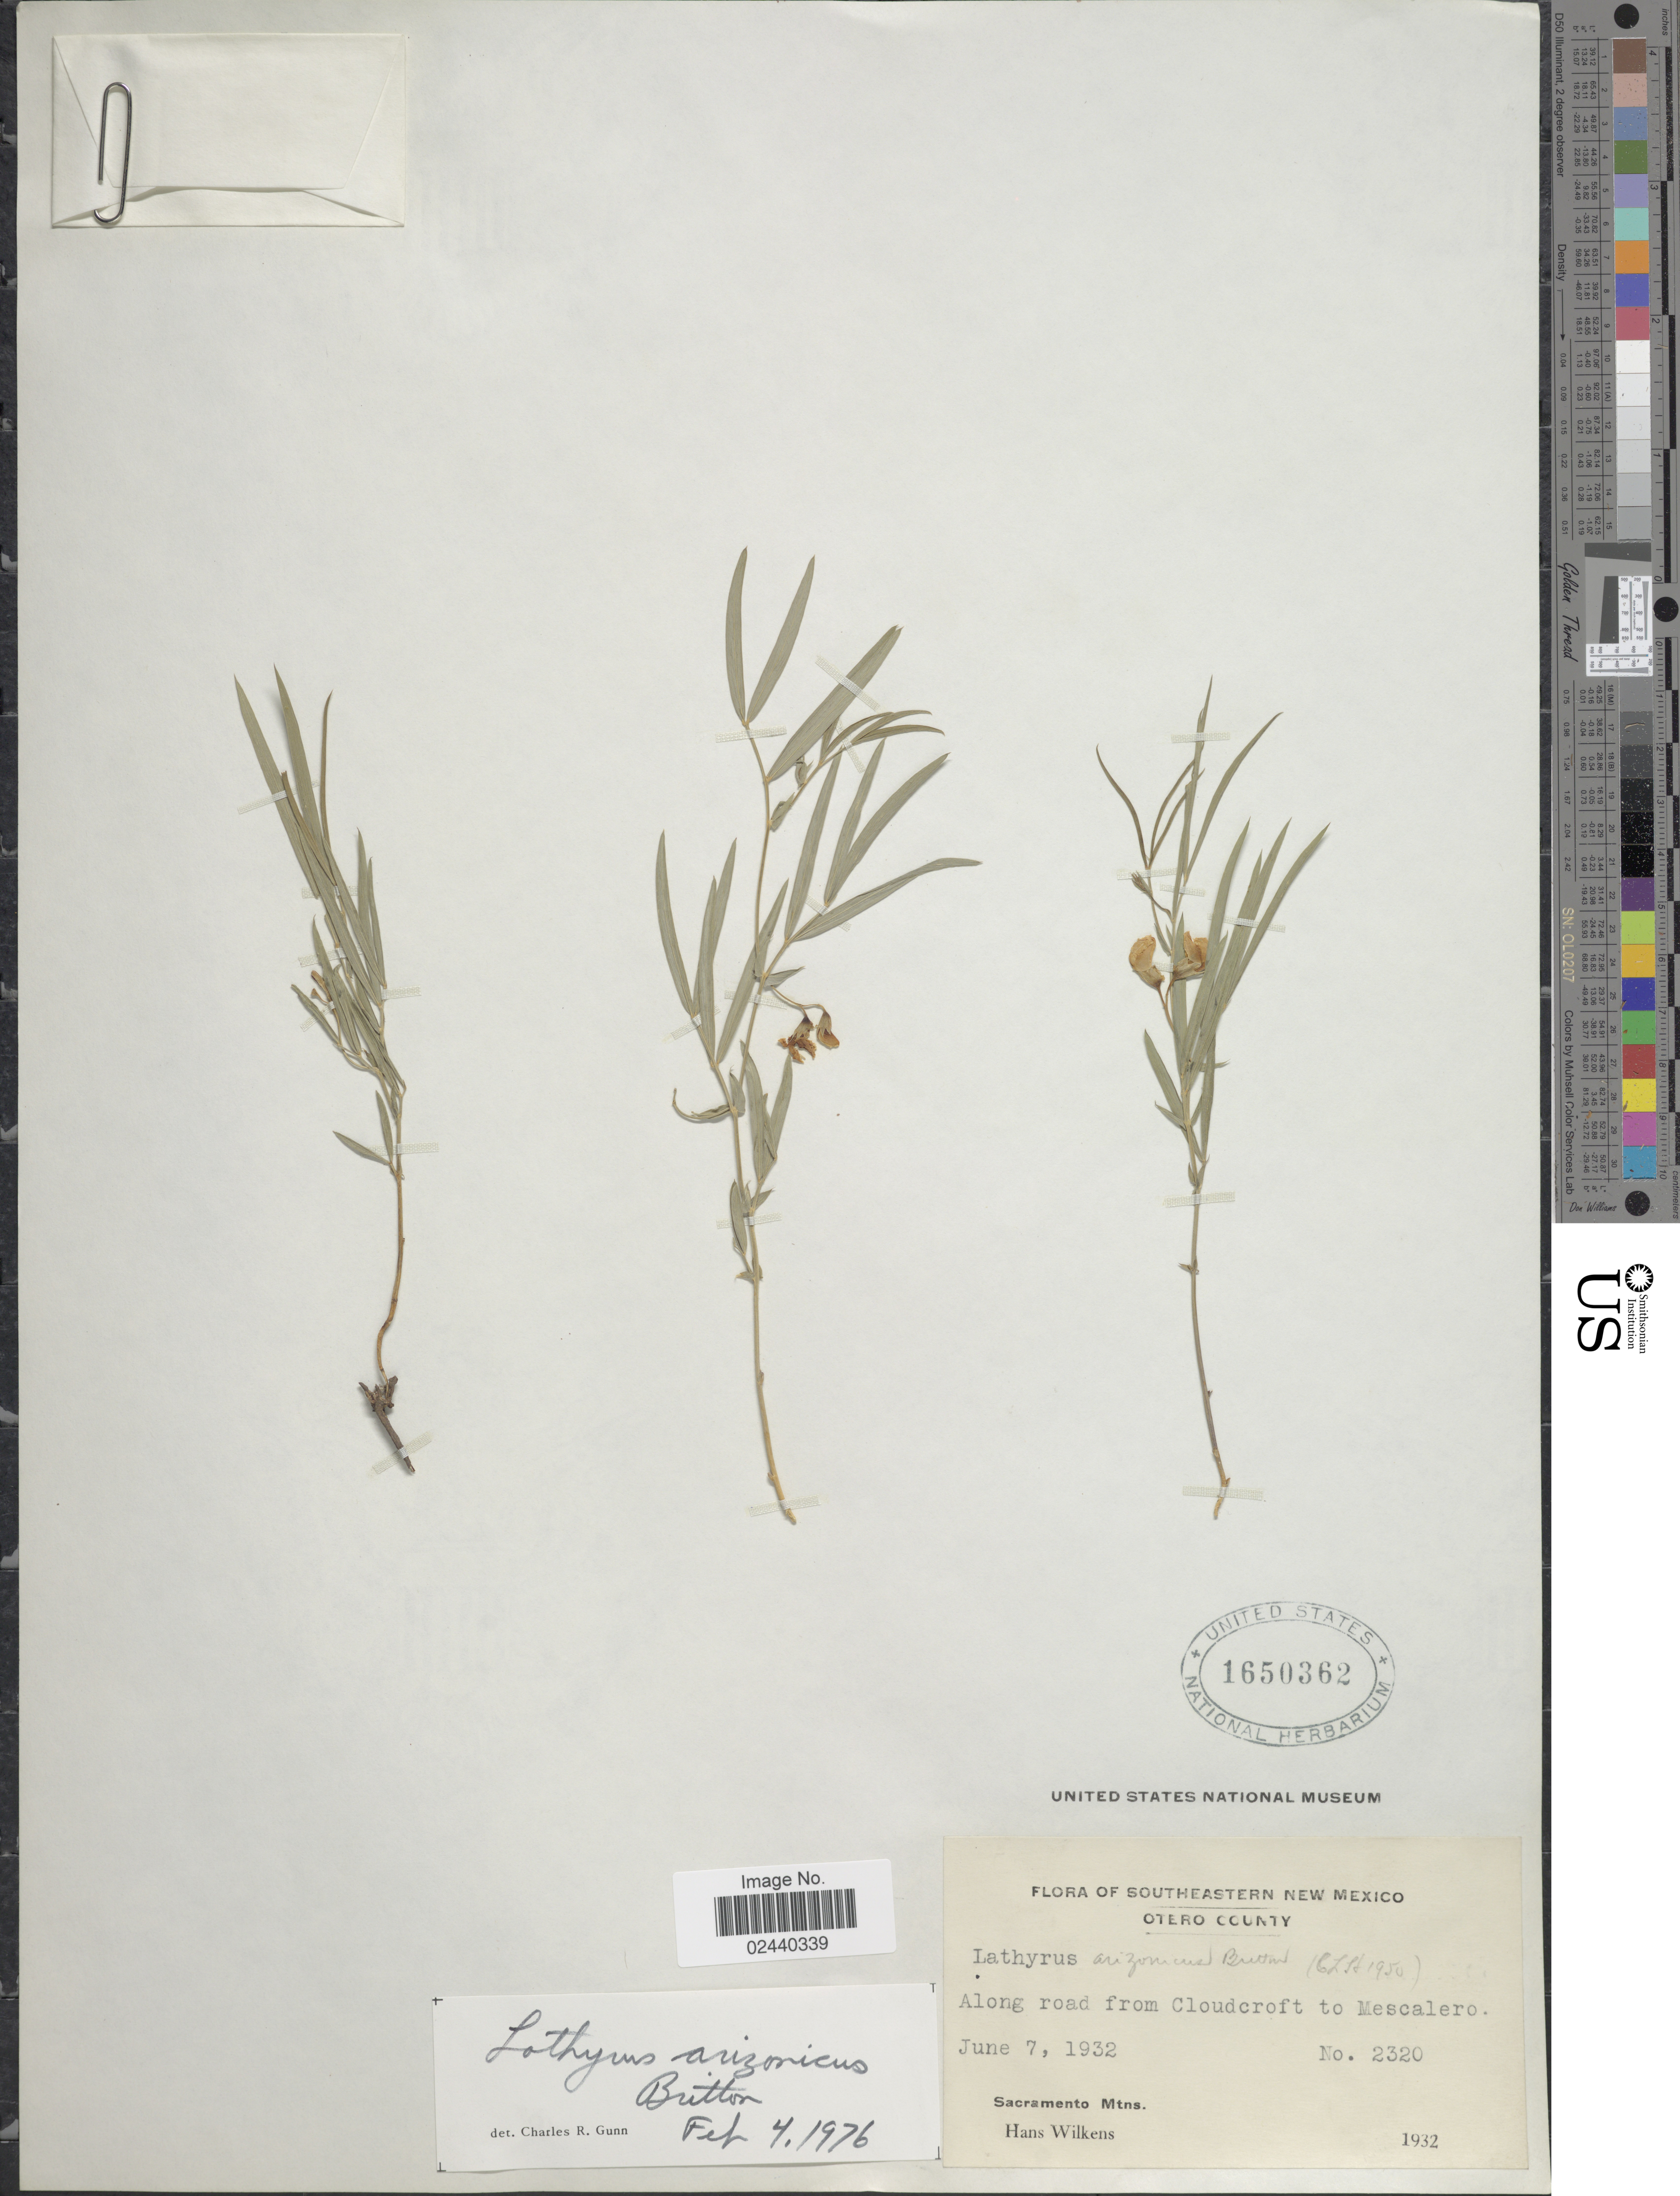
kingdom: Plantae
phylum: Tracheophyta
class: Magnoliopsida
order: Fabales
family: Fabaceae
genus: Lathyrus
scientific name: Lathyrus arizonicus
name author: Britton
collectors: H. Wilkens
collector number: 2320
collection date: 1932-06-07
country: United States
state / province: New Mexico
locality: Southeastern New Mexico, Otero County, along road from Cloudcroft to Mescalero, Sacramento Mtns.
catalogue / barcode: US 1650362